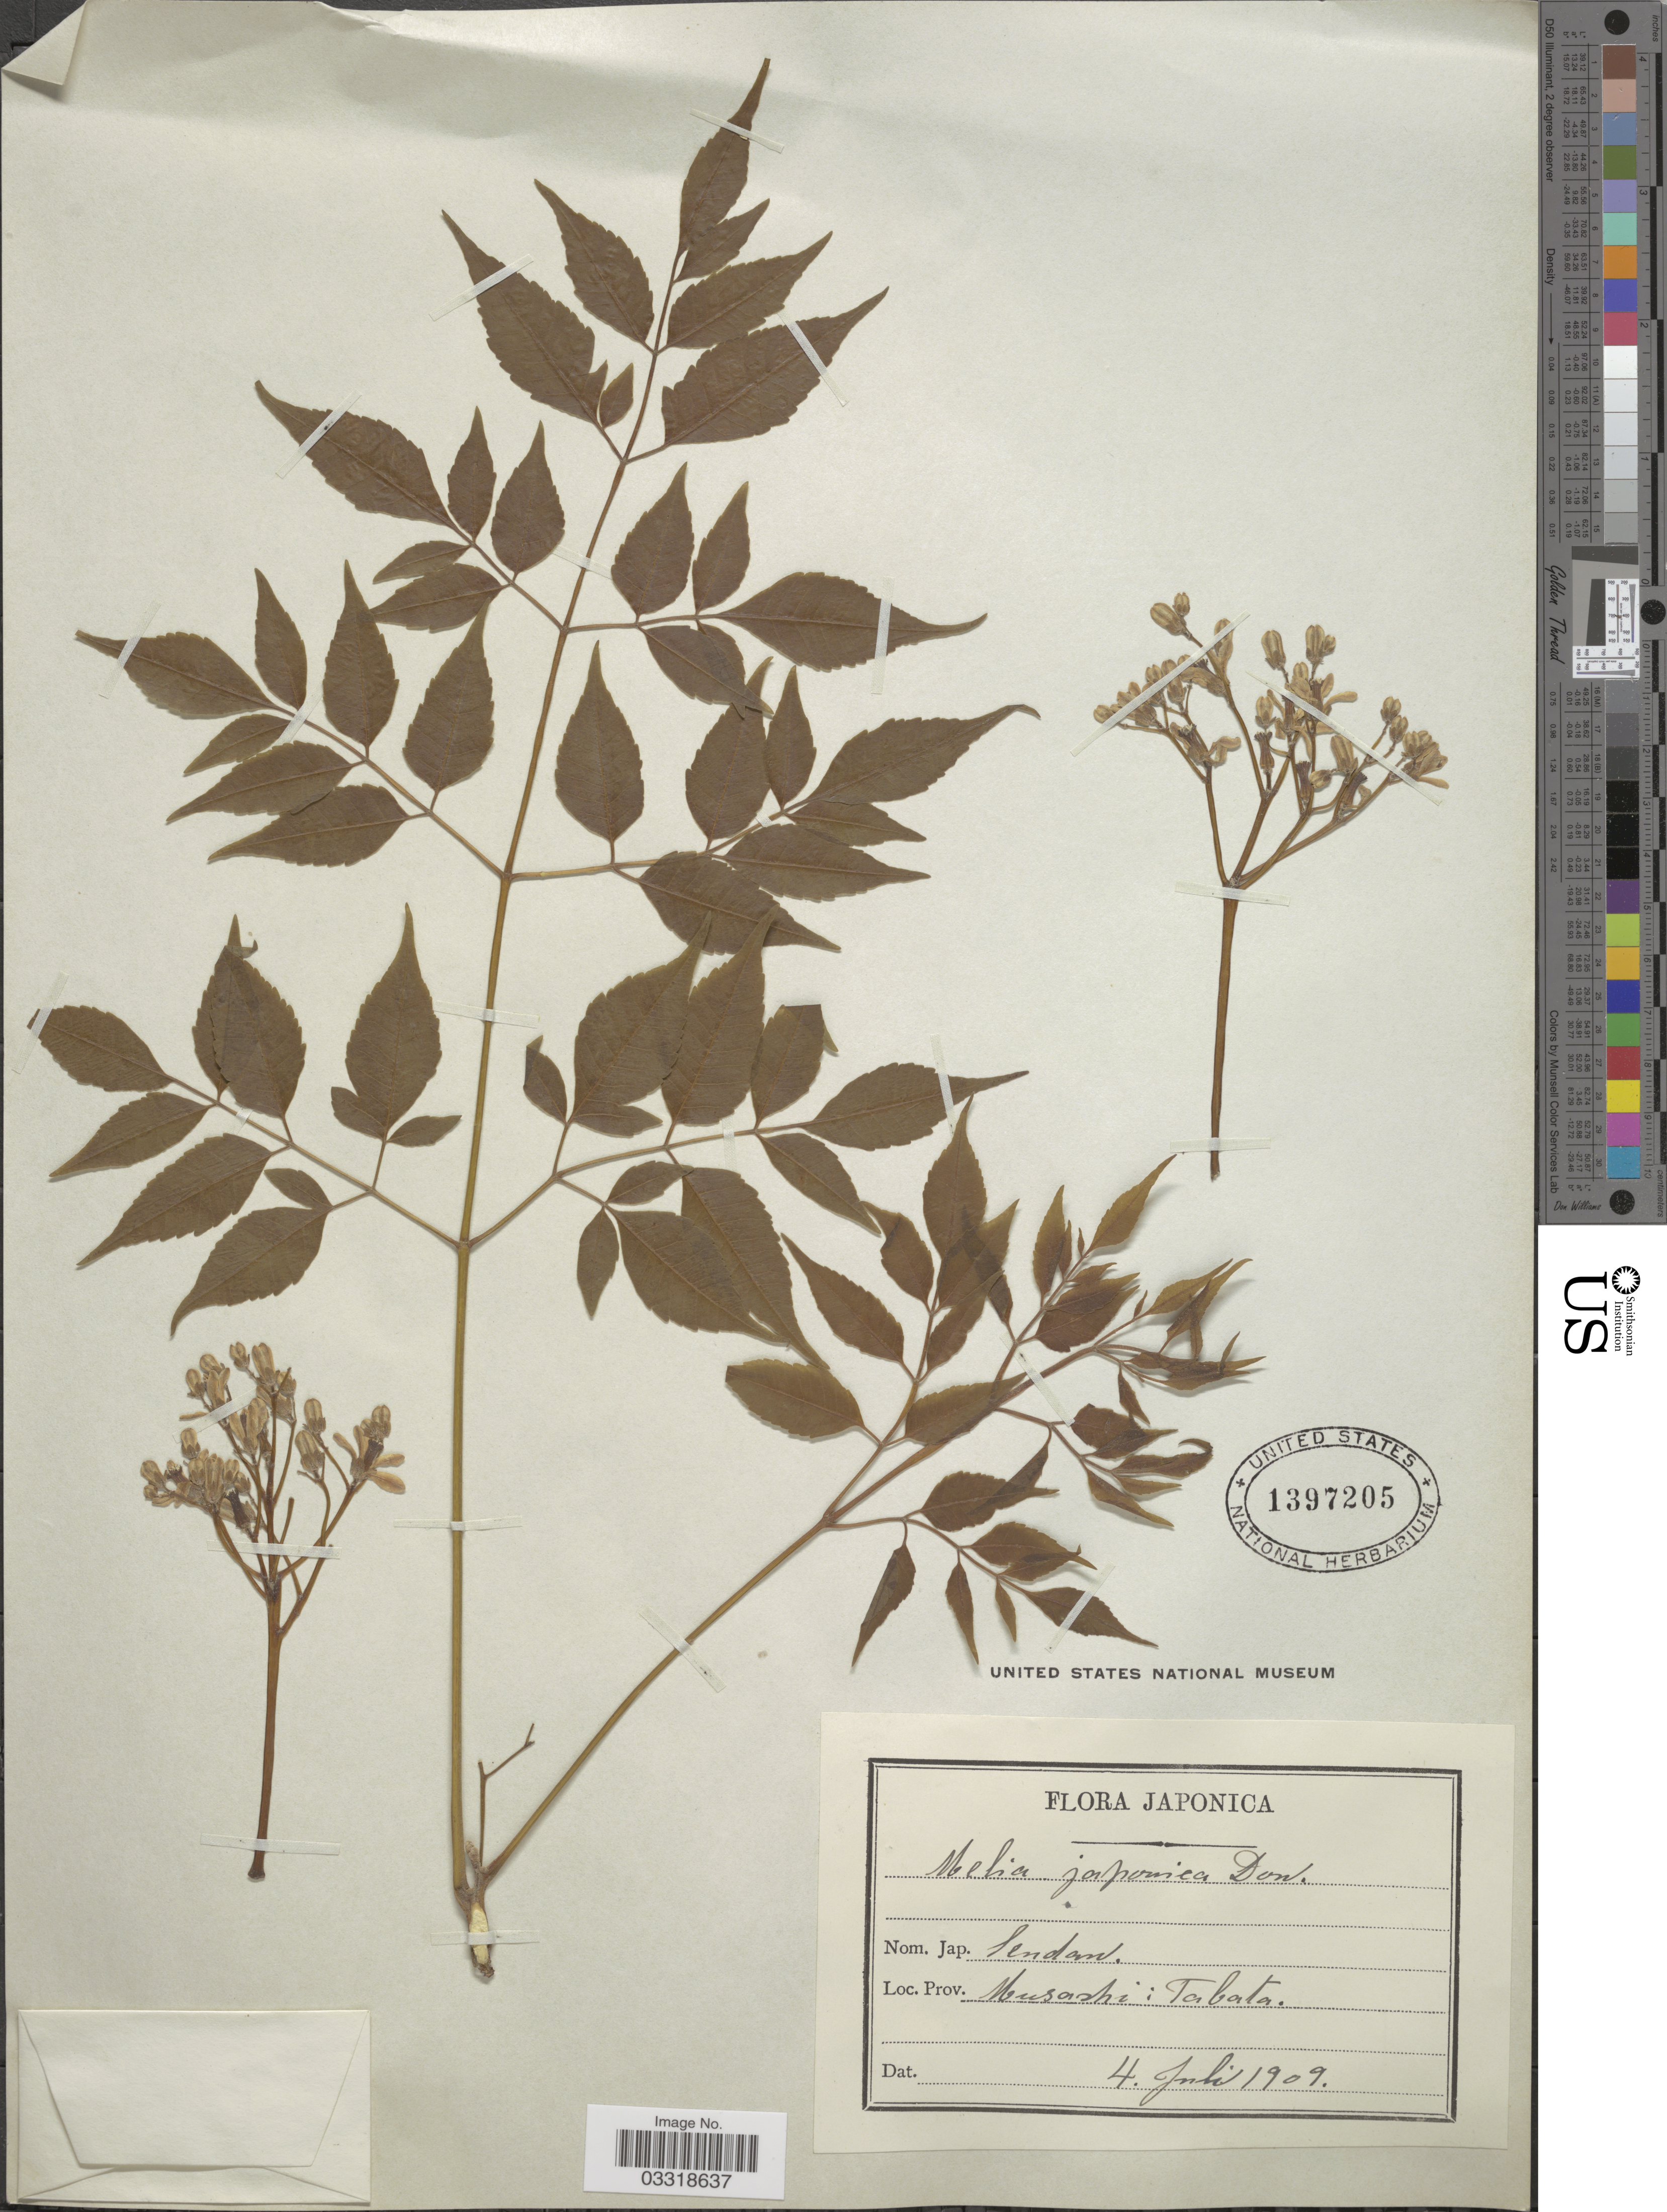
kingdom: Plantae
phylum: Tracheophyta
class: Magnoliopsida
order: Sapindales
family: Meliaceae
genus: Melia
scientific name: Melia japonica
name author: G. Don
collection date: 1909-07-04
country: Japan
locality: Musashi: Tabata.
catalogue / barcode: US 1397205